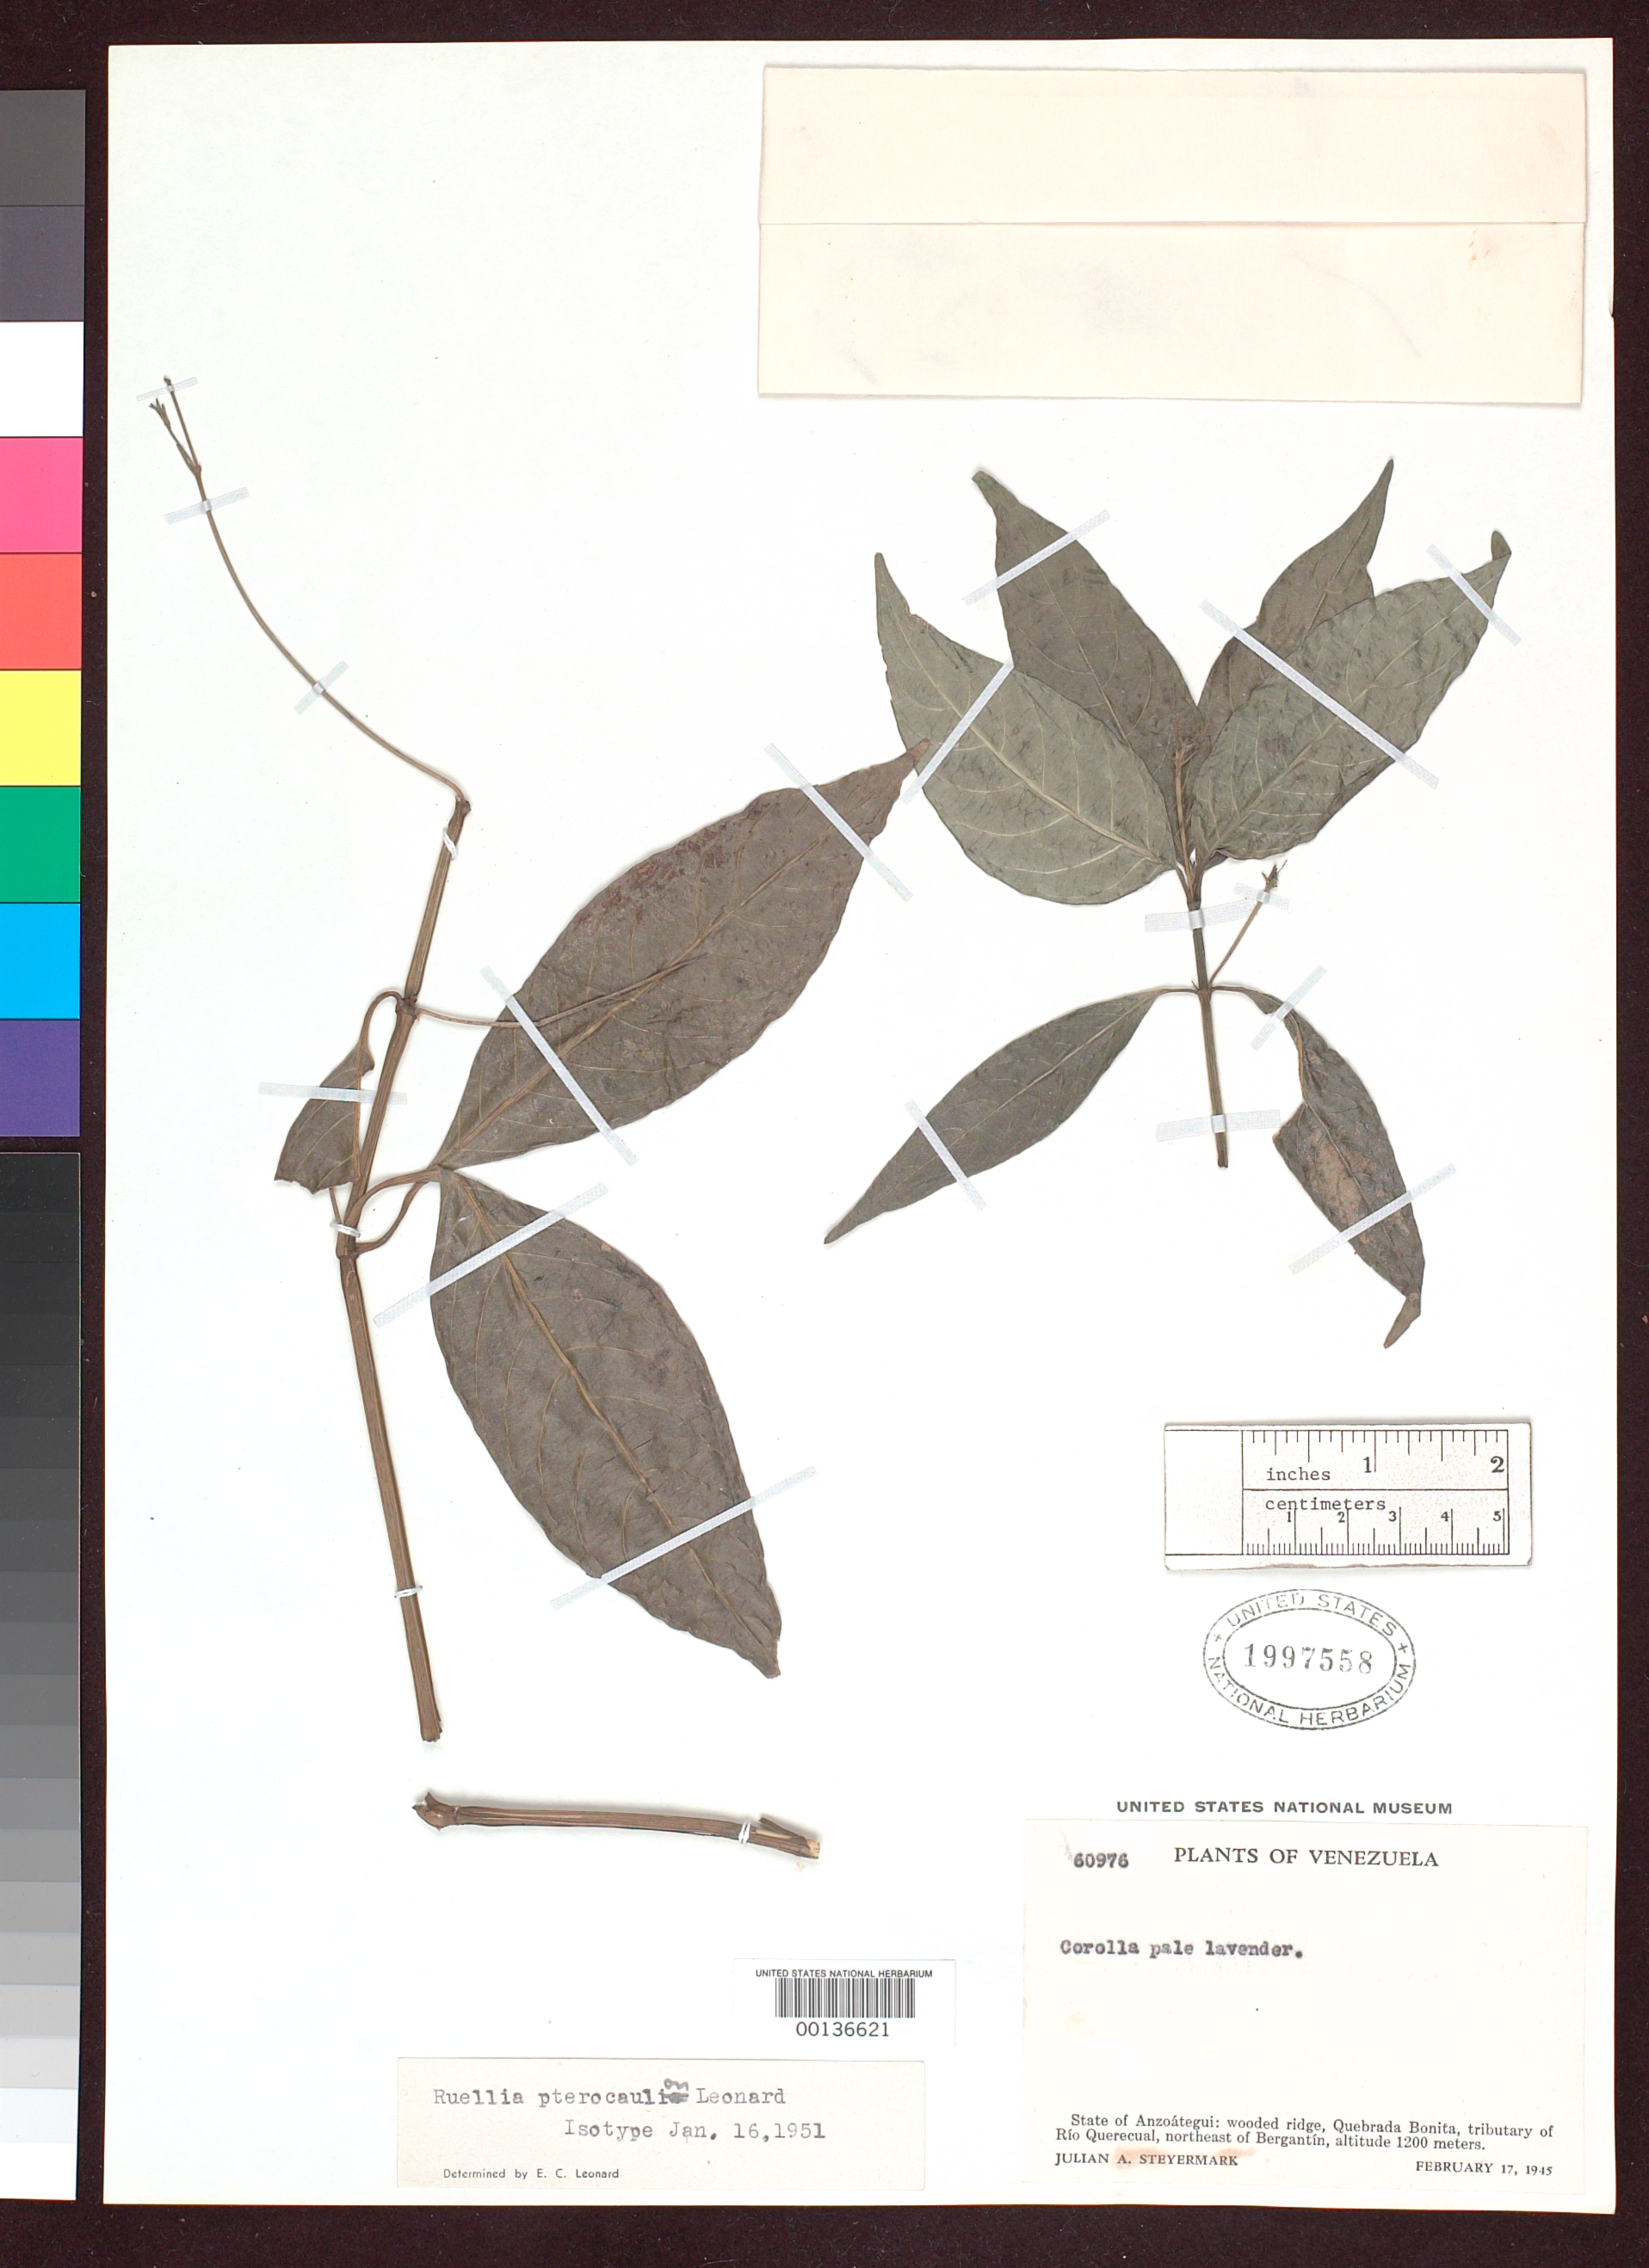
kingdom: Plantae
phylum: Tracheophyta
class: Magnoliopsida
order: Lamiales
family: Acanthaceae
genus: Ruellia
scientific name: Ruellia pterocaulon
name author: Leonard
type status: Isotype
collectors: J. Steyermark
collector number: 60976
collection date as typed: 17 Feb 1945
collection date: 1945-02-17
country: Venezuela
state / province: Mérida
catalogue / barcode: US 1997558